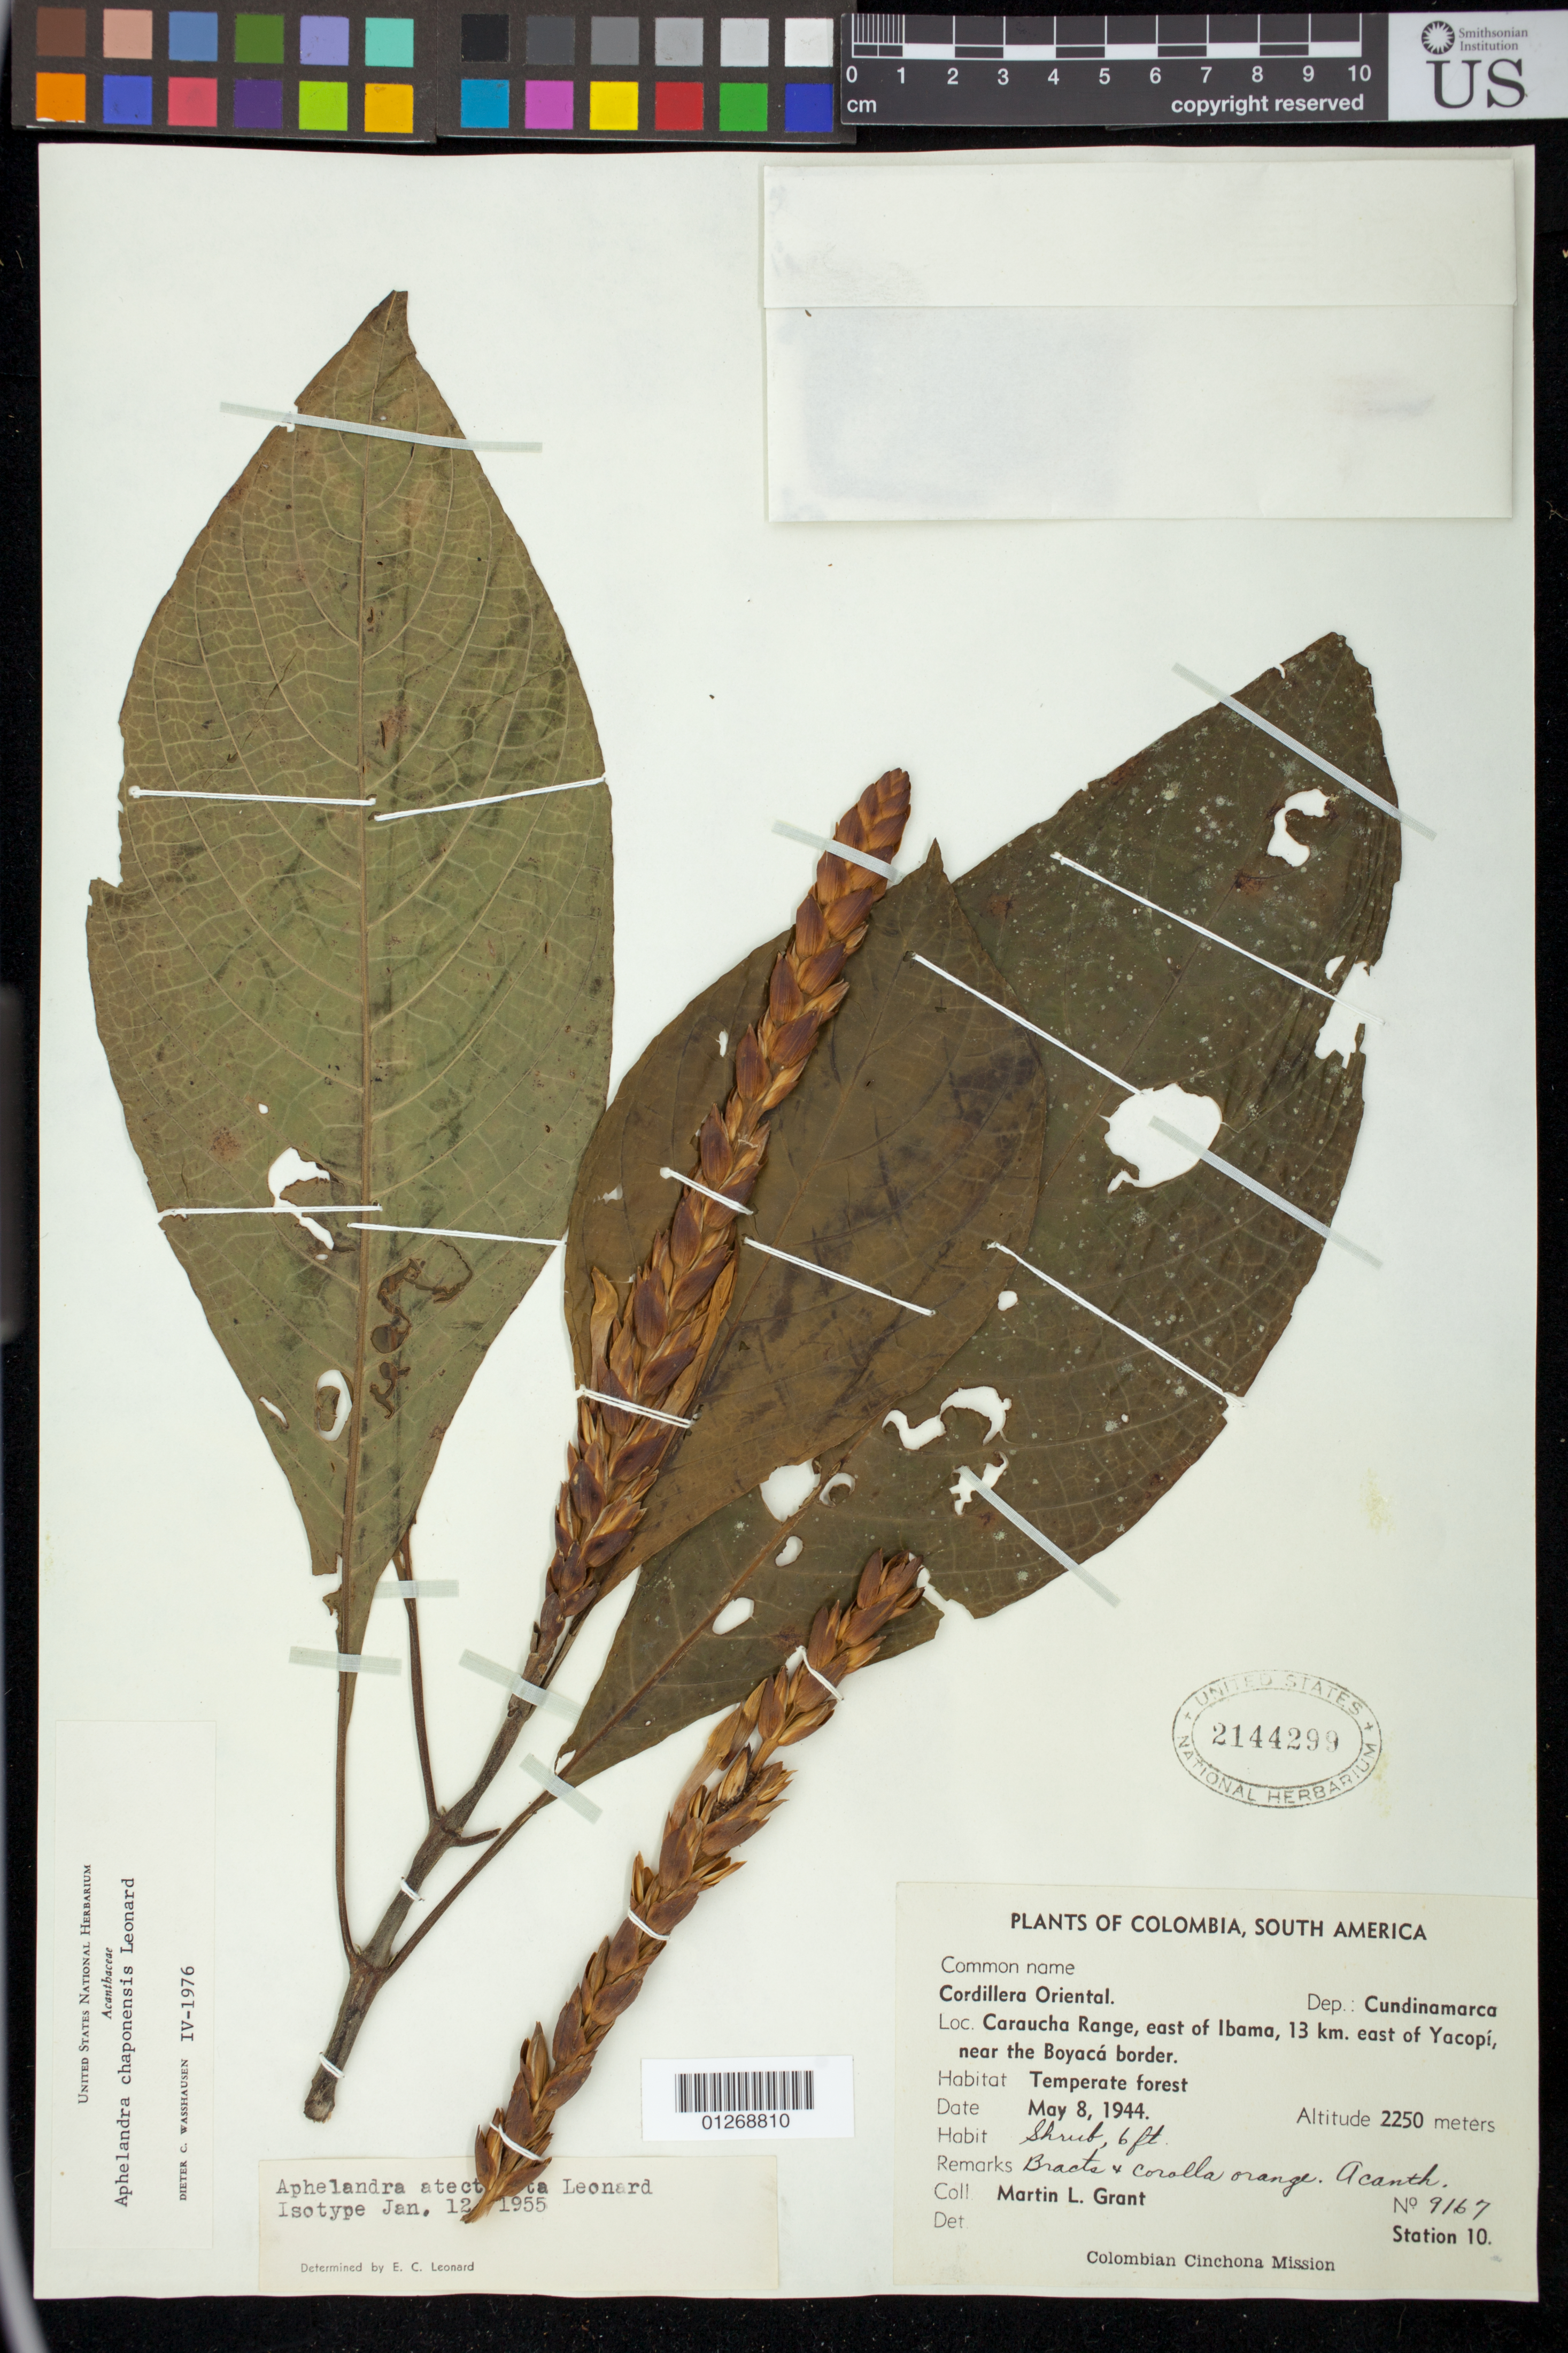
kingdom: Plantae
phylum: Tracheophyta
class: Magnoliopsida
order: Lamiales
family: Acanthaceae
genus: Aphelandra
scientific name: Aphelandra atectmarta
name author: Leonard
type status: Isotype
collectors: M. L. Grant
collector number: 9167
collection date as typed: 08 May 1944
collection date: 1944-05-08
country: Colombia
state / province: Cundinamarca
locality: Cordillera Oriental. Carauche Range, east of Ibama, 13 km east of Yacopí, neaer the Boyacá border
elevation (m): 2250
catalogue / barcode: US 2144299